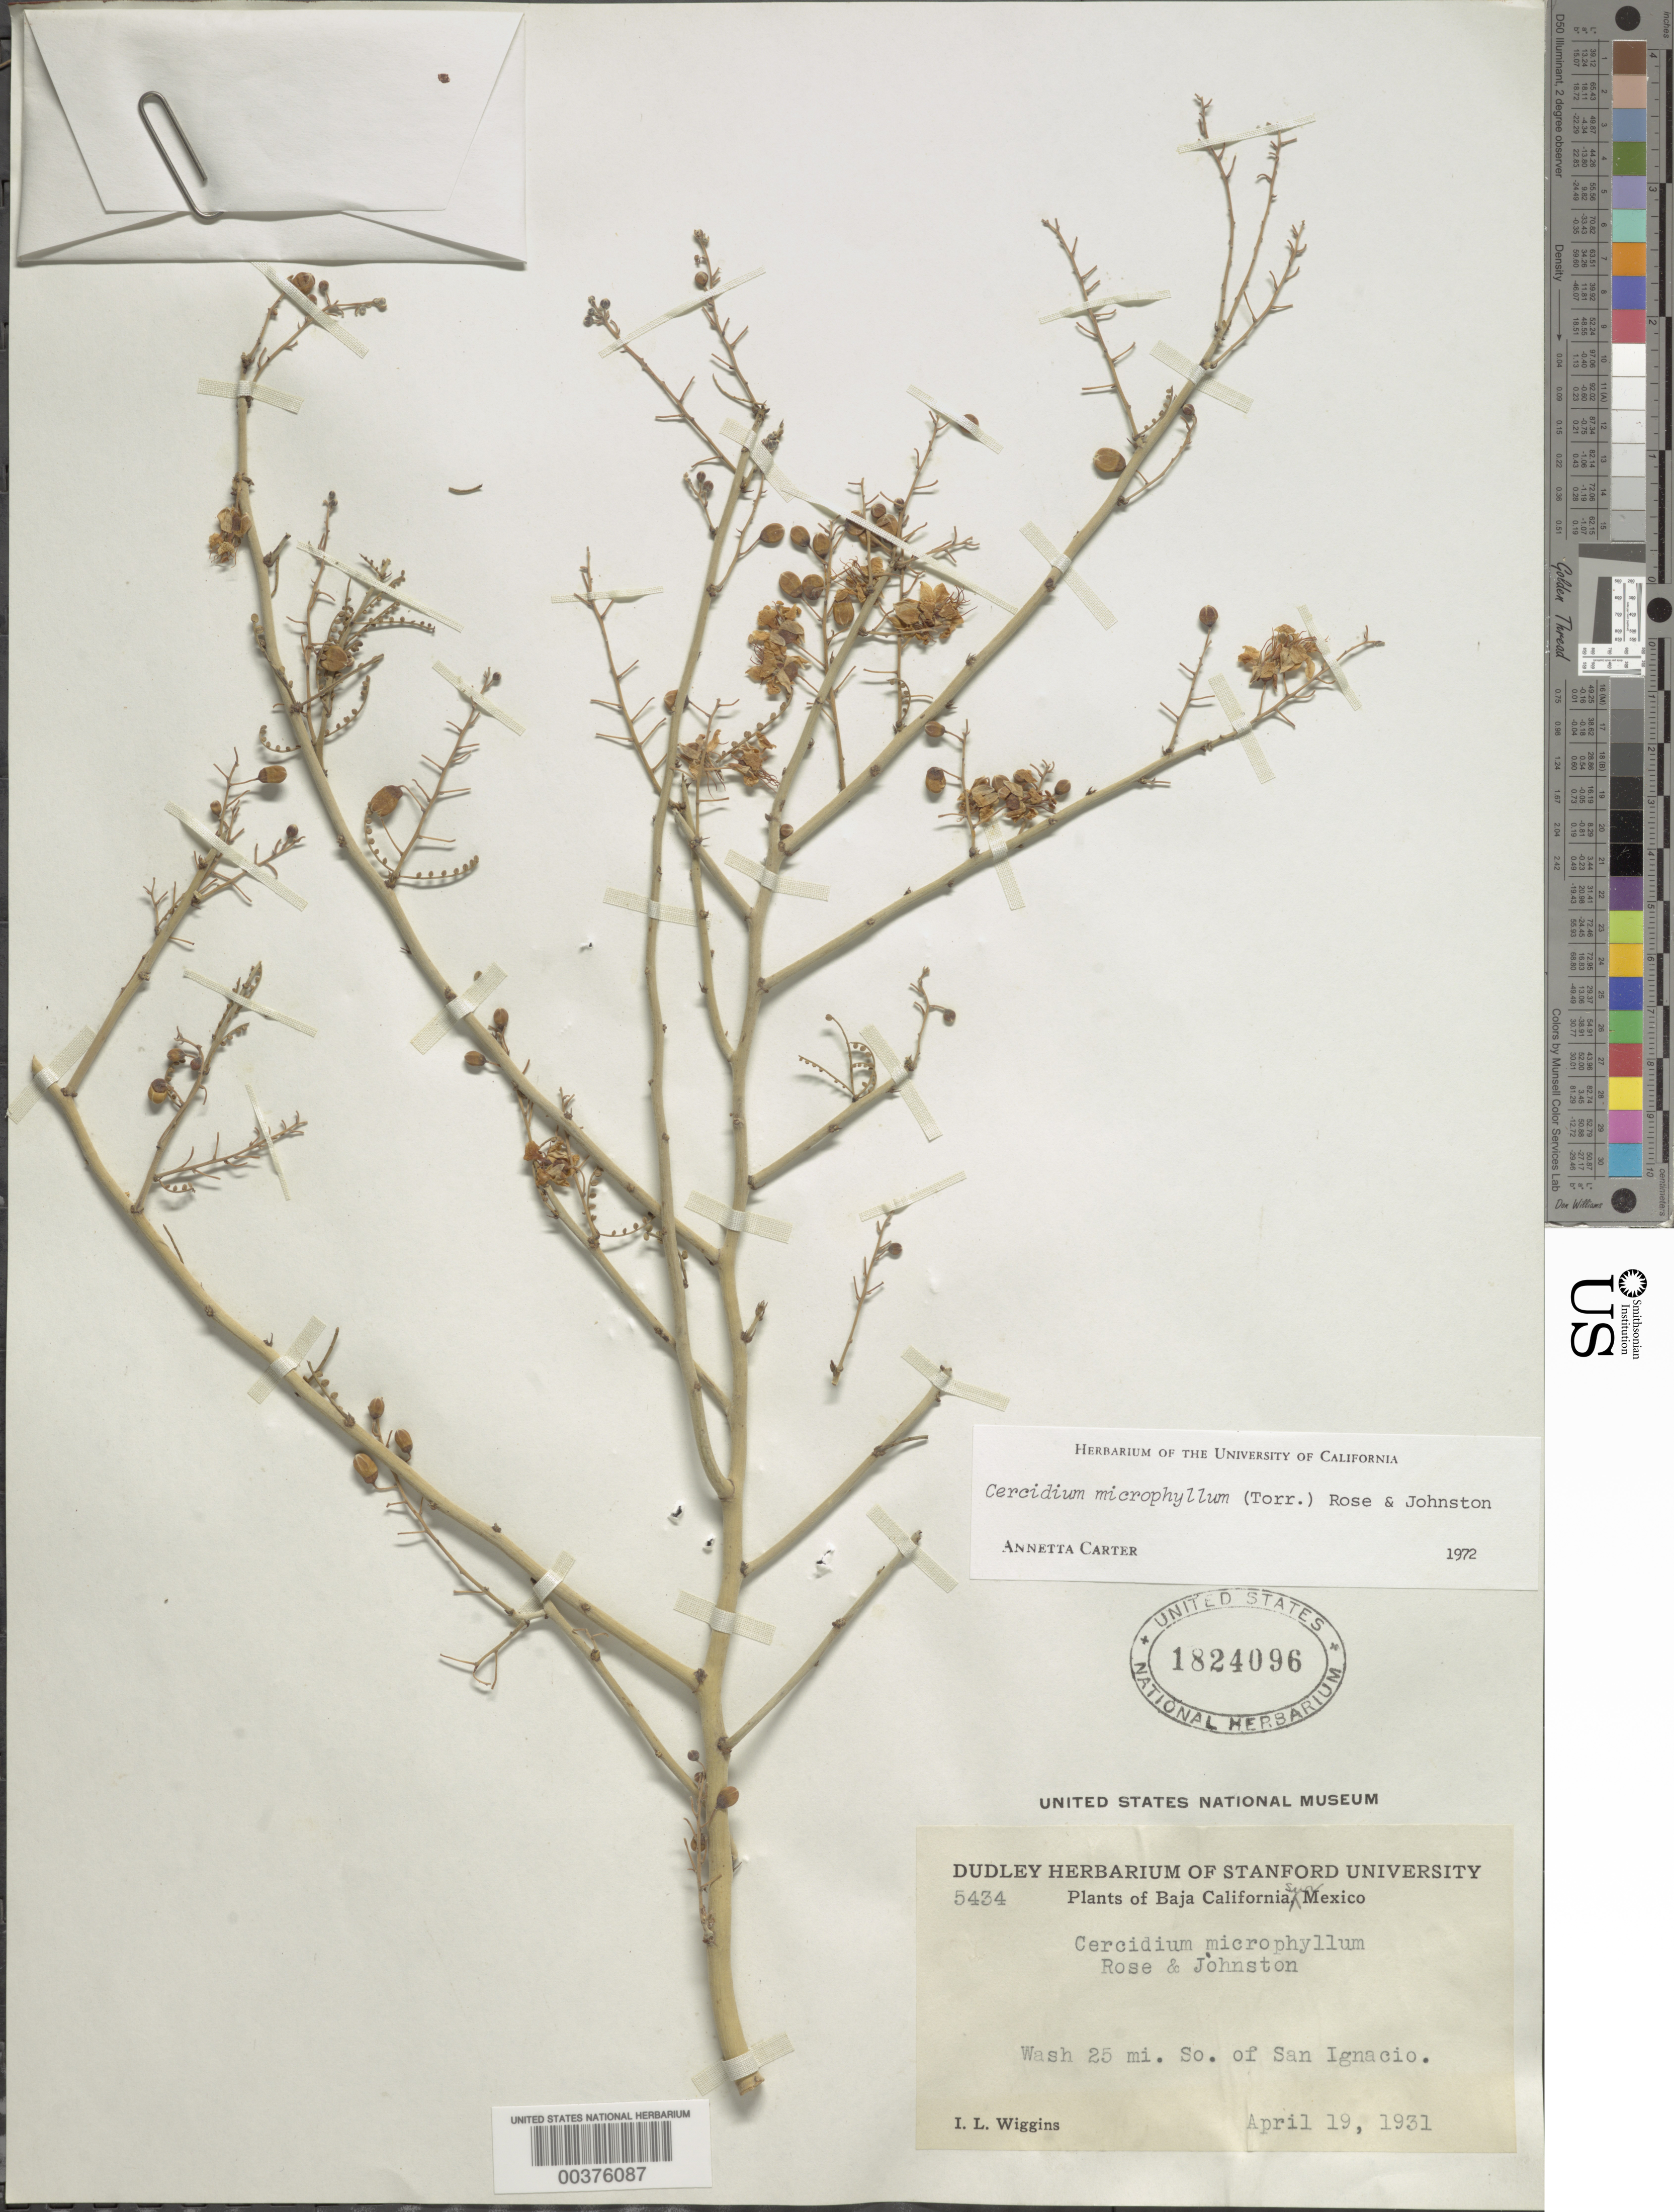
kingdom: Plantae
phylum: Tracheophyta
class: Magnoliopsida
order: Fabales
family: Fabaceae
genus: Parkinsonia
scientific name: Parkinsonia microphylla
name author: Torr.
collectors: I. L. Wiggins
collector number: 5434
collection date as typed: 19 Apr 1931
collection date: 1931-04-19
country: Mexico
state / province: Baja California Sur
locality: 25 mi S of San Ignacio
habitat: Wash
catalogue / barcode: US 1824096